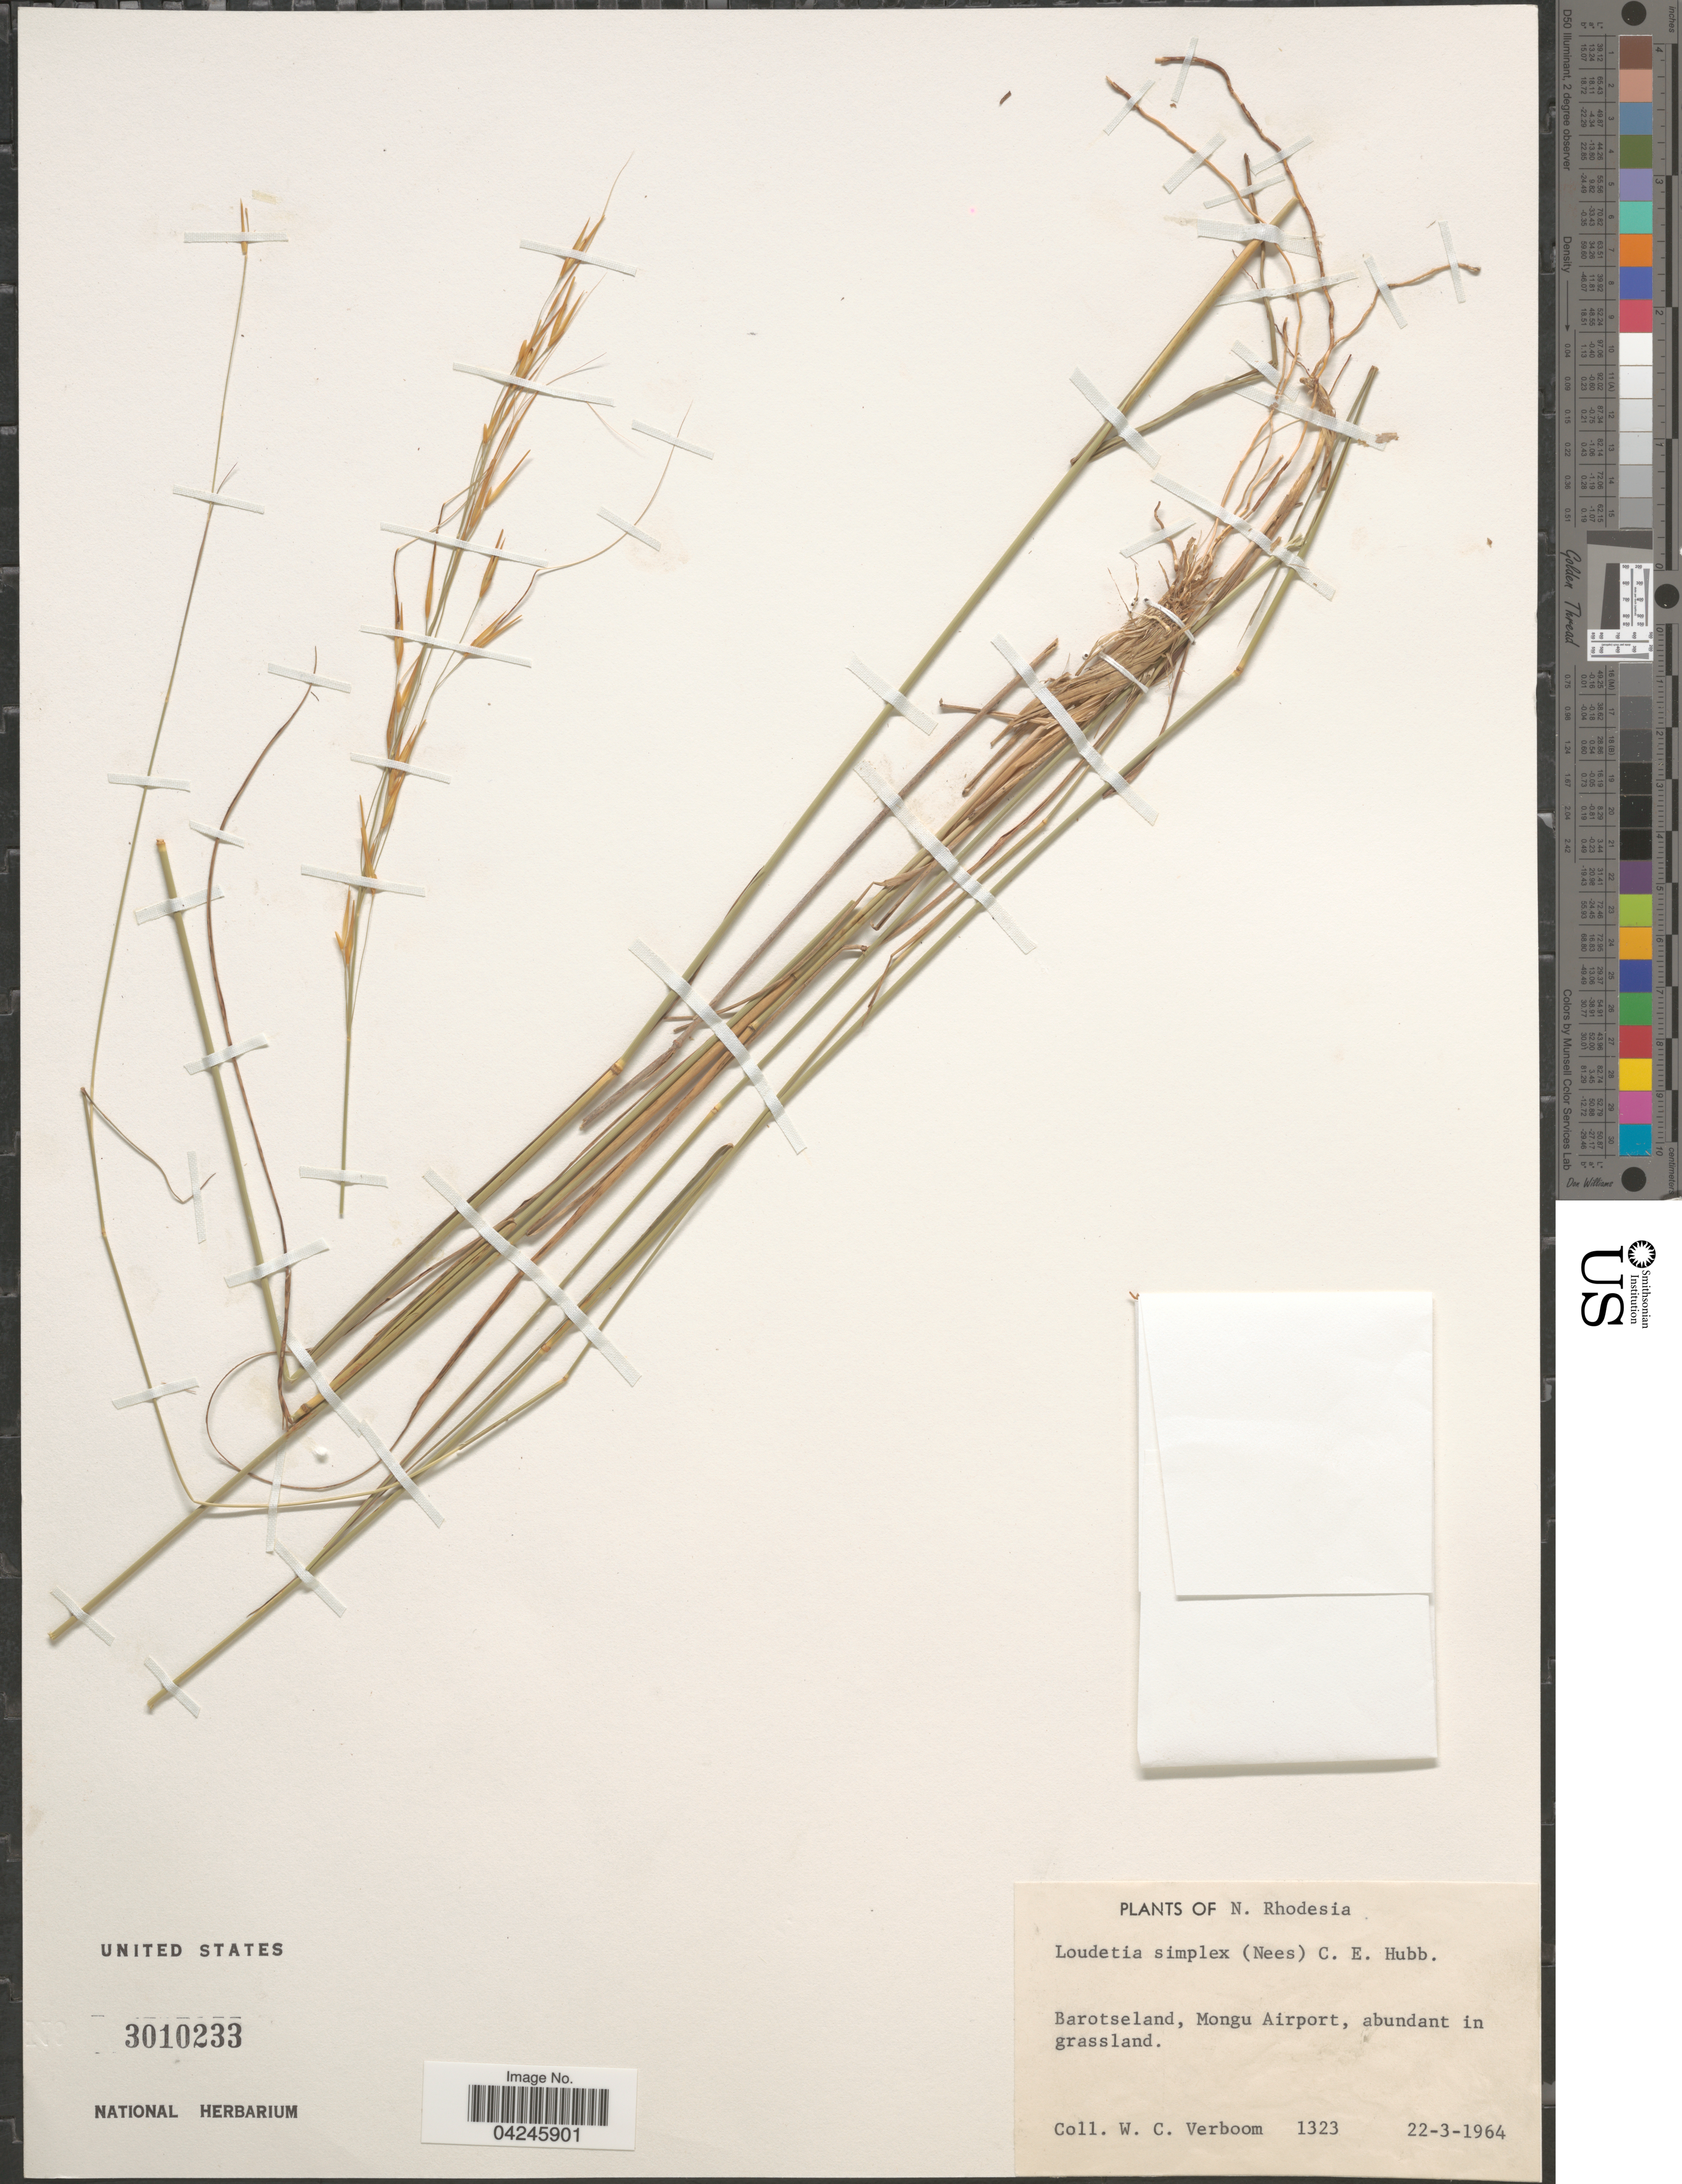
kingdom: Plantae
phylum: Tracheophyta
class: Liliopsida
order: Poales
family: Poaceae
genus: Loudetia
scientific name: Loudetia simplex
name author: (Nees) C.E. Hubb.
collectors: W. Verboom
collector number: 1323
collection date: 1964-03-22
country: Zambia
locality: N. Rhodesia. Barotseland, Mongu Airport, abundant in grassland.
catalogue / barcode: US 3010233